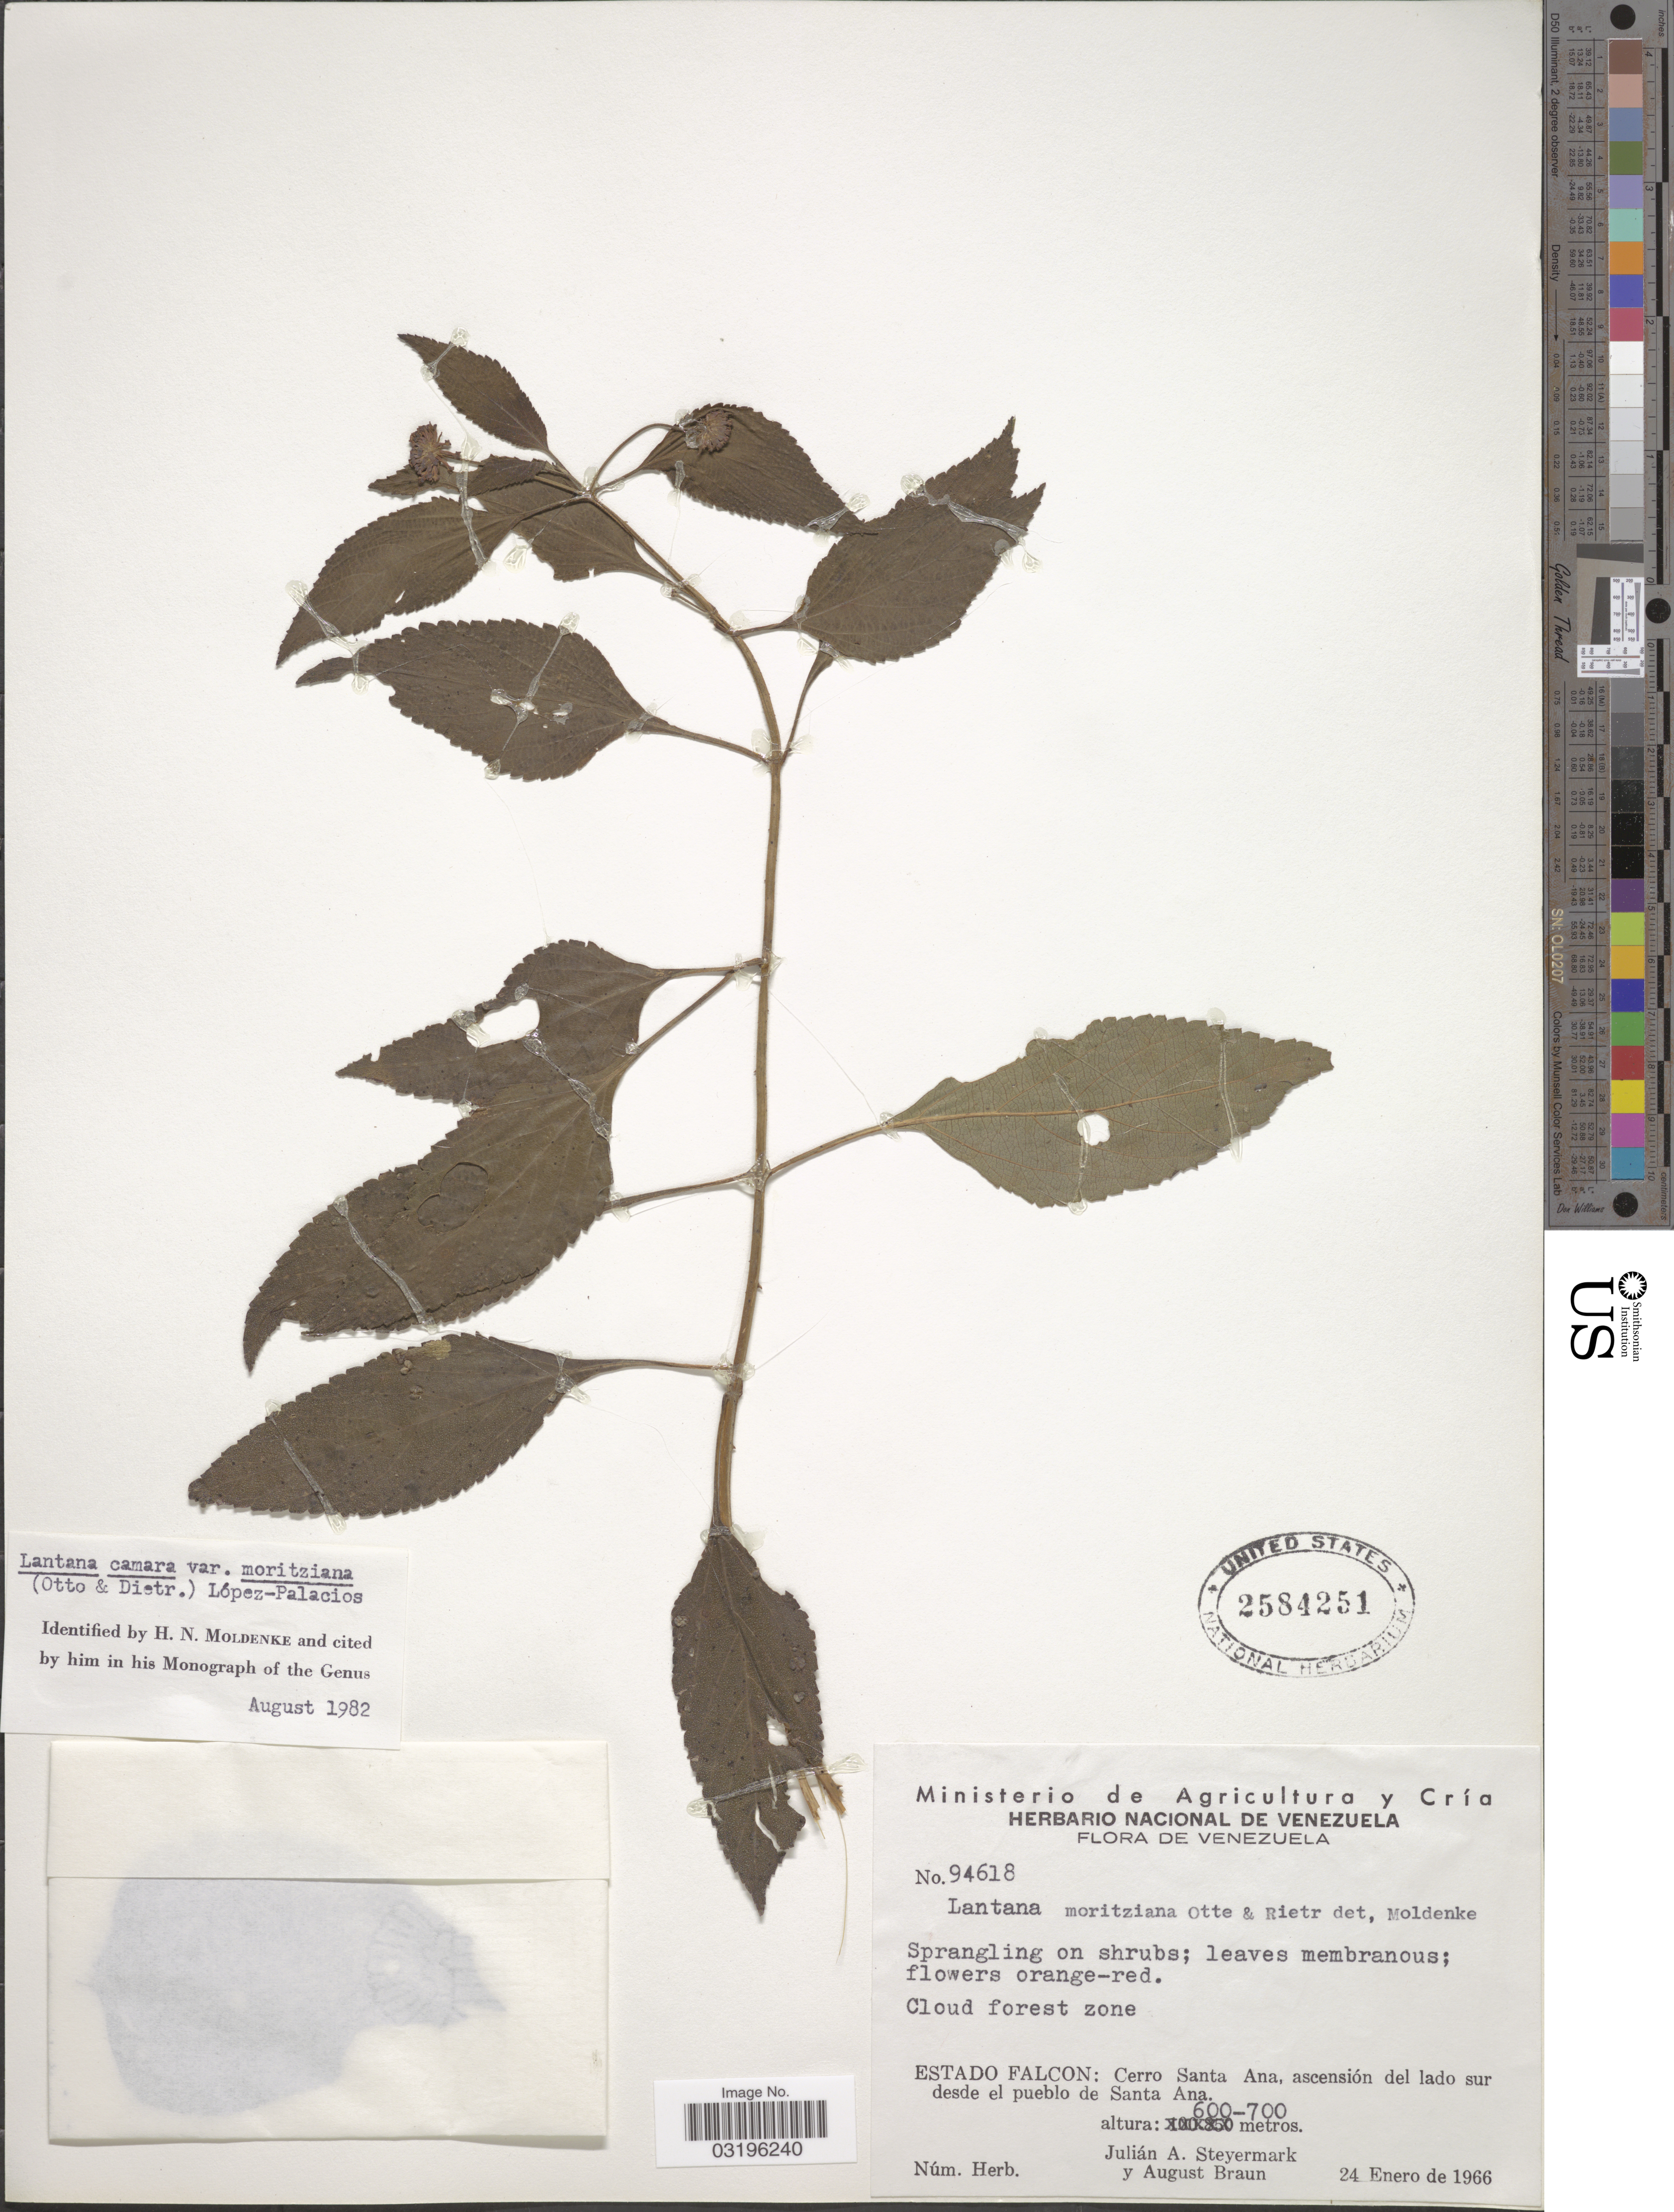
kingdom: Plantae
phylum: Tracheophyta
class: Magnoliopsida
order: Lamiales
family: Verbenaceae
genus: Lantana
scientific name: Lantana camara var. moritziana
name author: (Otto & A. Dietr.) López-Pal.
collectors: J. Steyermark & A. Braun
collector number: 94618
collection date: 1966-01-24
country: Venezuela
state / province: Falcón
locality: Cerro Santa Ana, ascensión del lado sur desde el pueblo de Santa Ana.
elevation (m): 600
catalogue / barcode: US 2584251